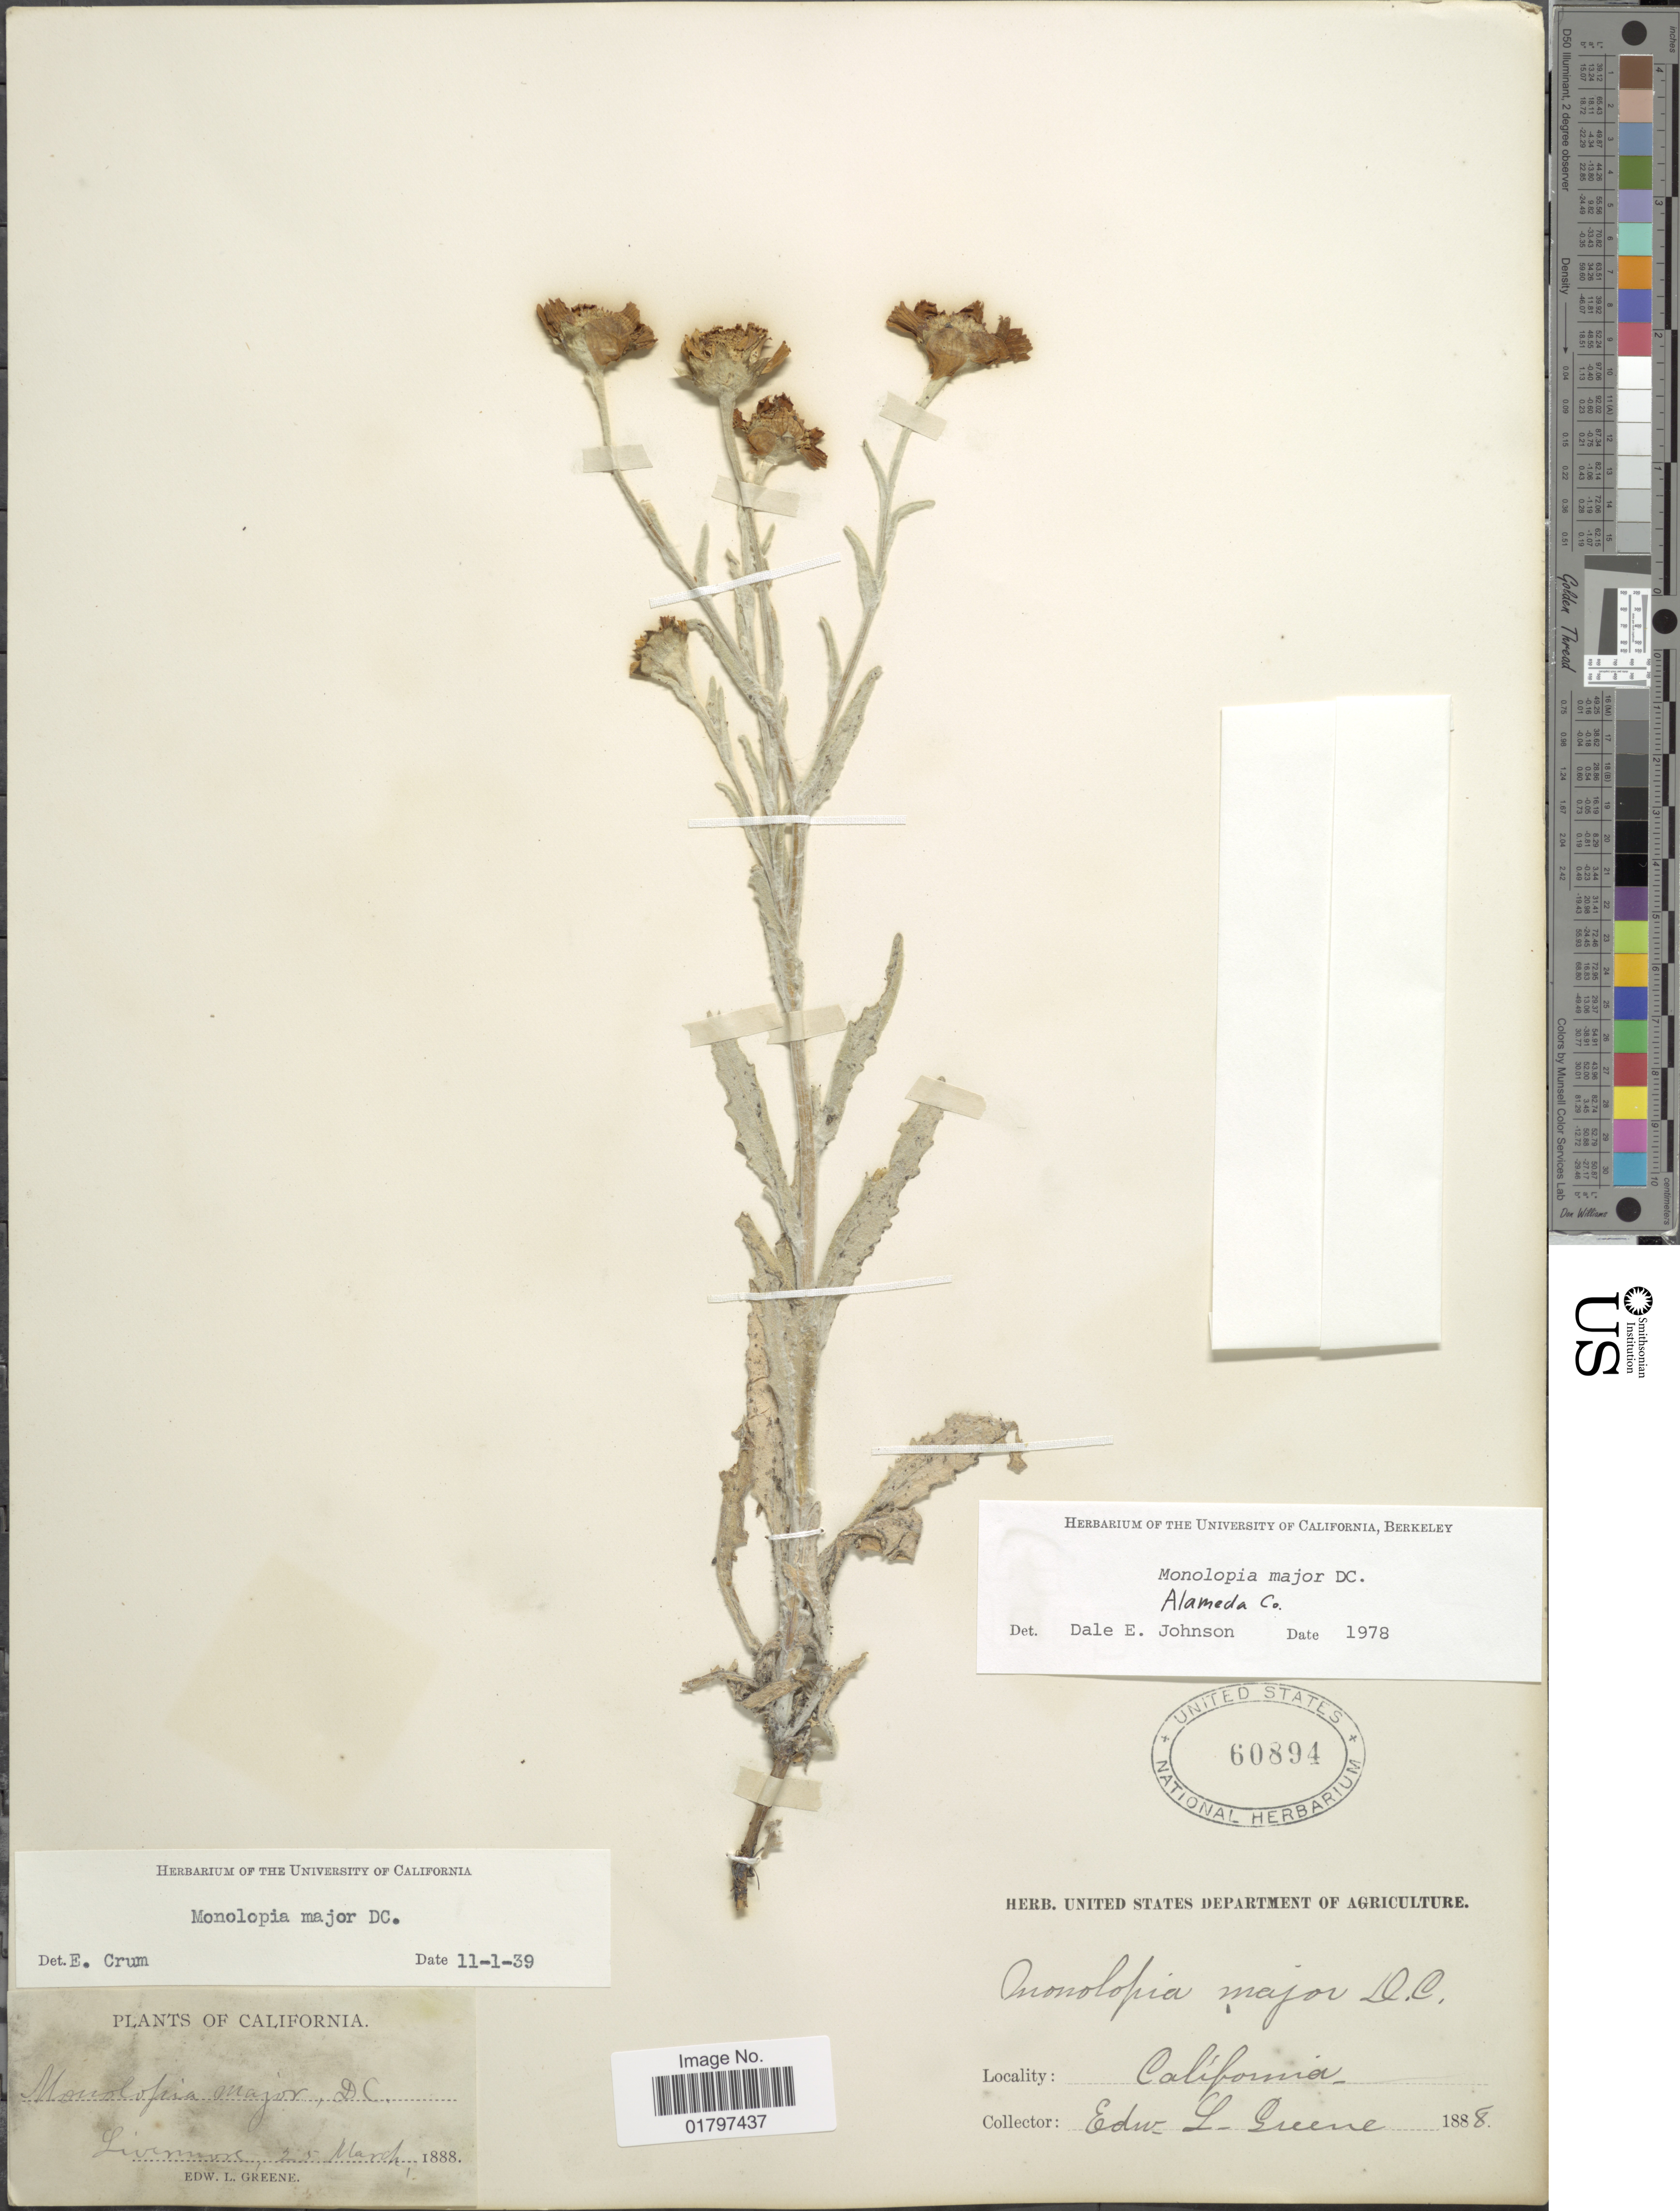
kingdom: Plantae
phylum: Tracheophyta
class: Magnoliopsida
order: Asterales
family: Asteraceae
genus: Monolopia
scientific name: Monolopia major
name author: DC.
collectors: E. L. Greene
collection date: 1888-03-25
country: United States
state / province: California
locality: Livermore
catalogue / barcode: US 60894